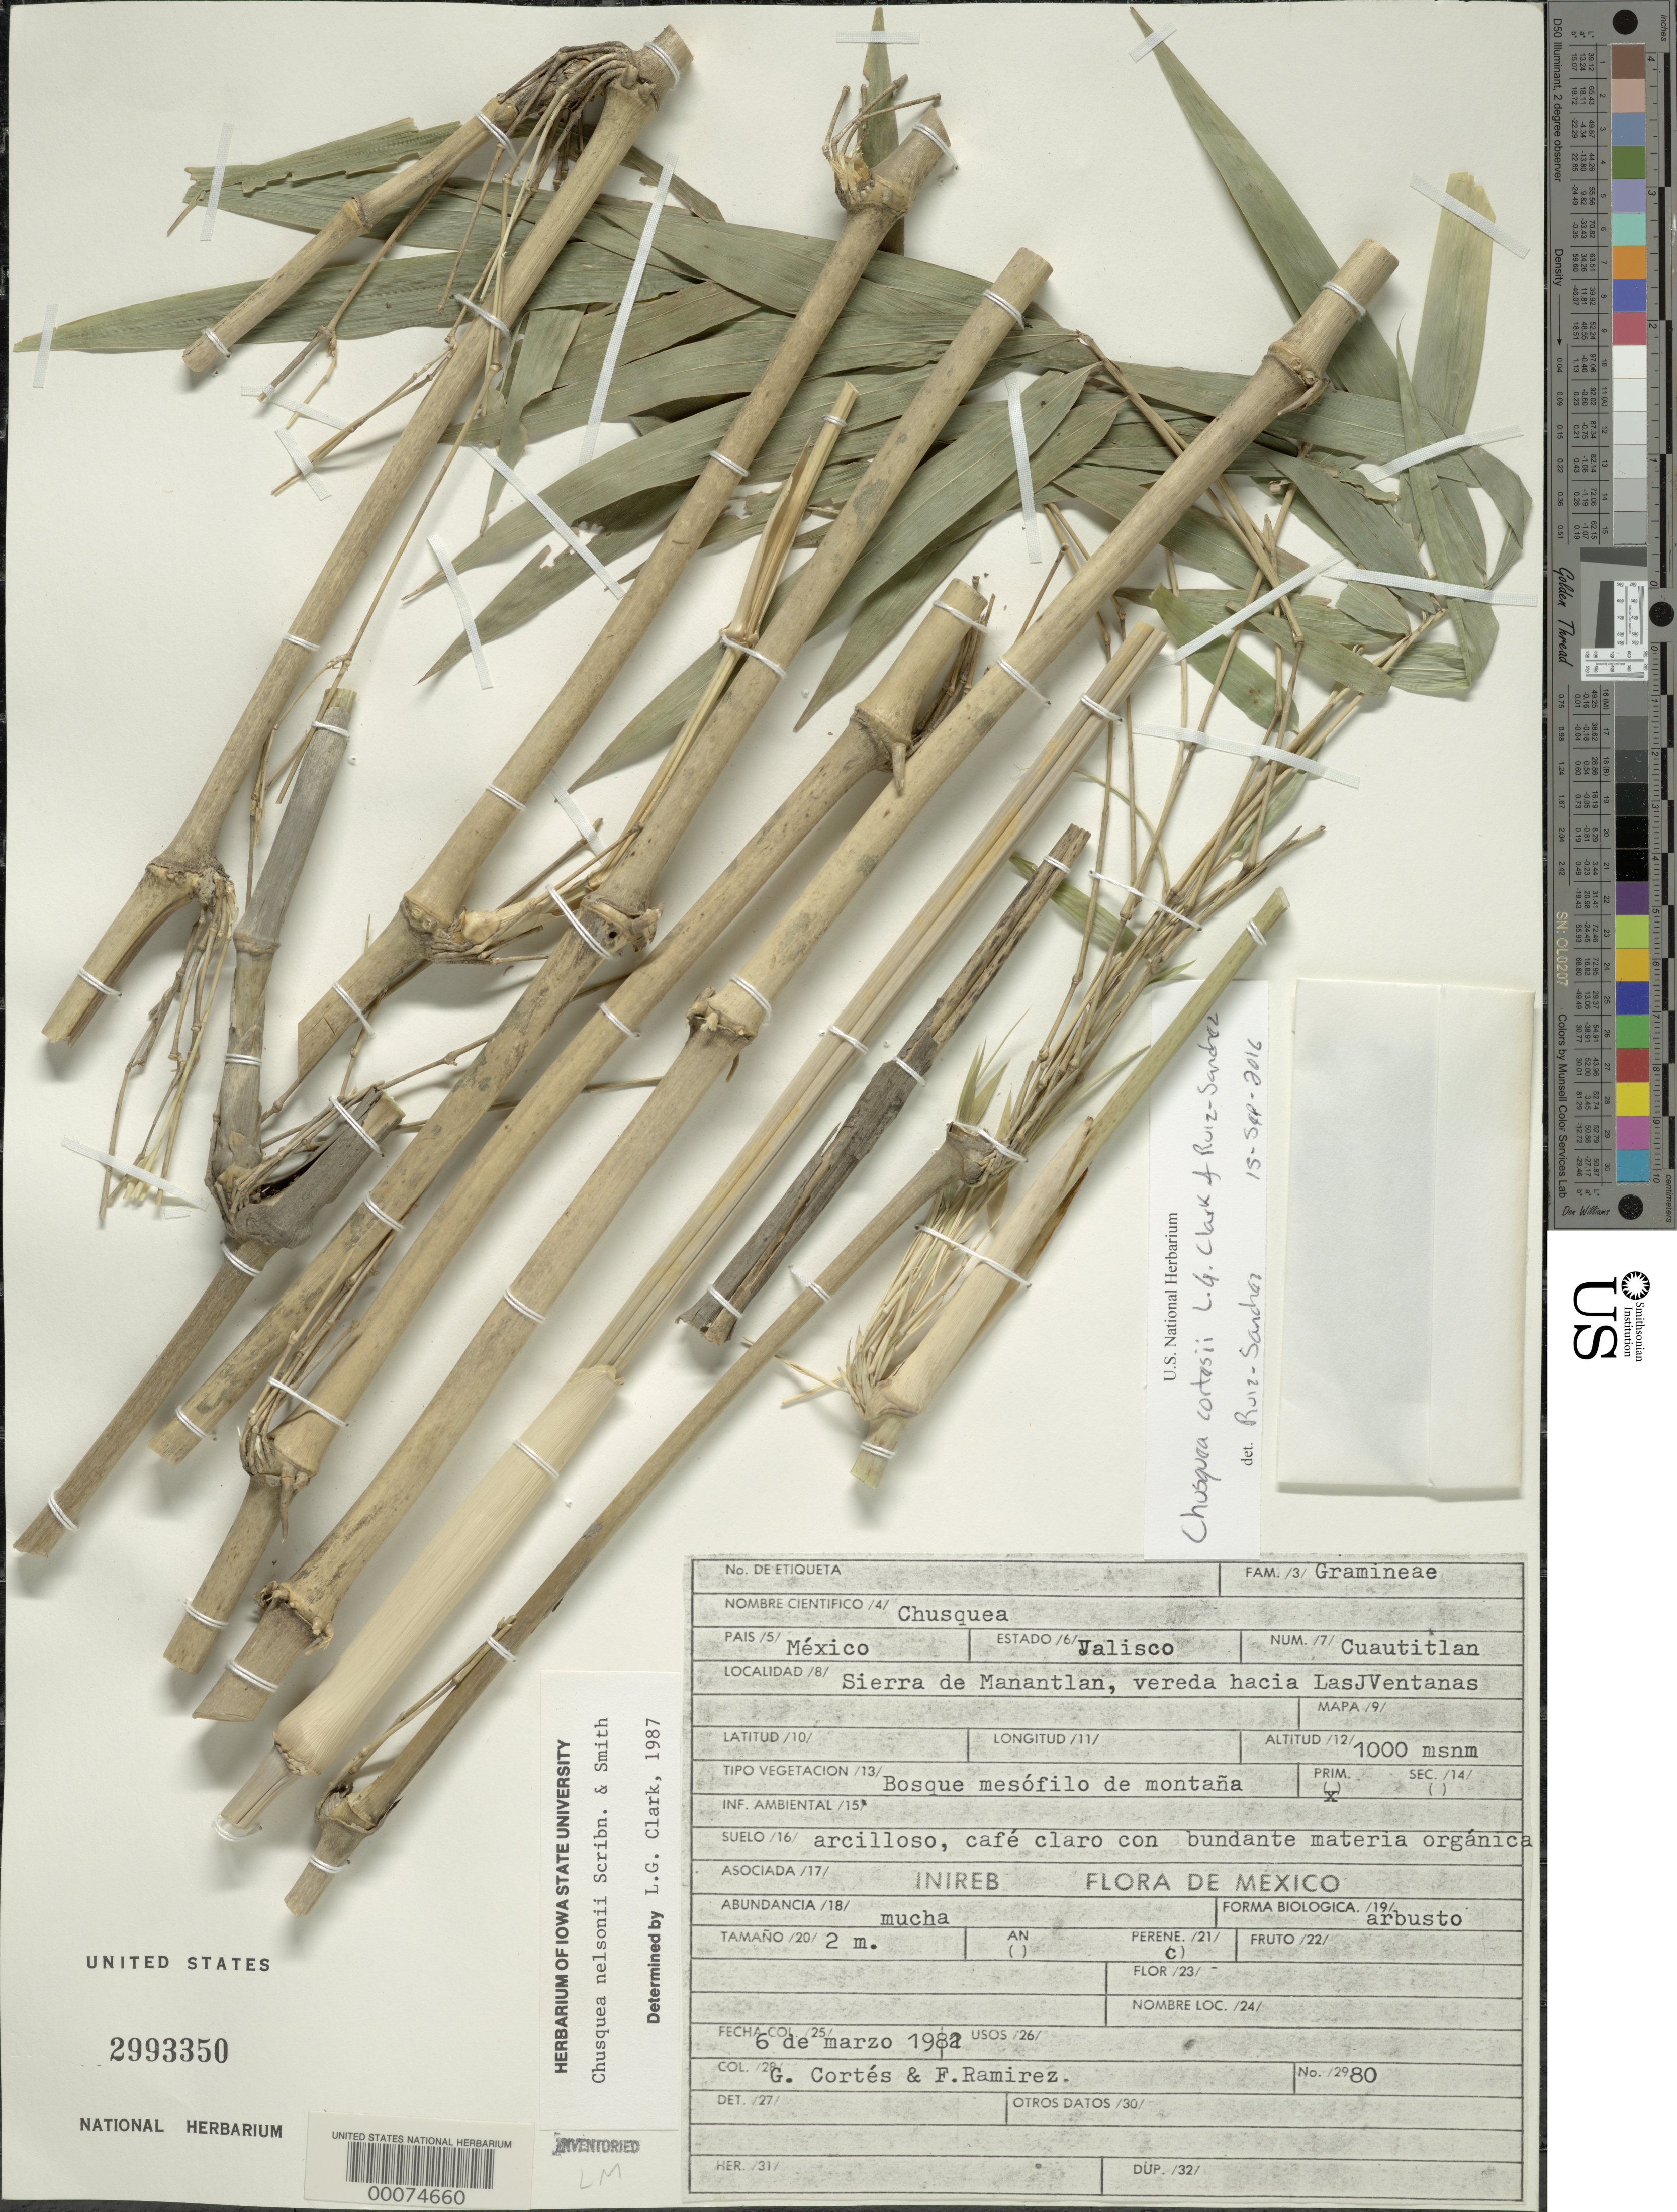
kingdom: Plantae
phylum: Tracheophyta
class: Liliopsida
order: Poales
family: Poaceae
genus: Chusquea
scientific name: Chusquea cortesii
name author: L.G. Clark & Ruíz-Sanchez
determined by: Ruíz-Sanchez, E.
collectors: G. Cortez & F. Ramirez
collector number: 80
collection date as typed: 06 Mar 1982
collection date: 1982-03-06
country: Mexico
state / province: Jalisco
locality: Sierra de Manantlan, vereda hacia Las Juventanas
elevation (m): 1000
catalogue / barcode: US 2993350